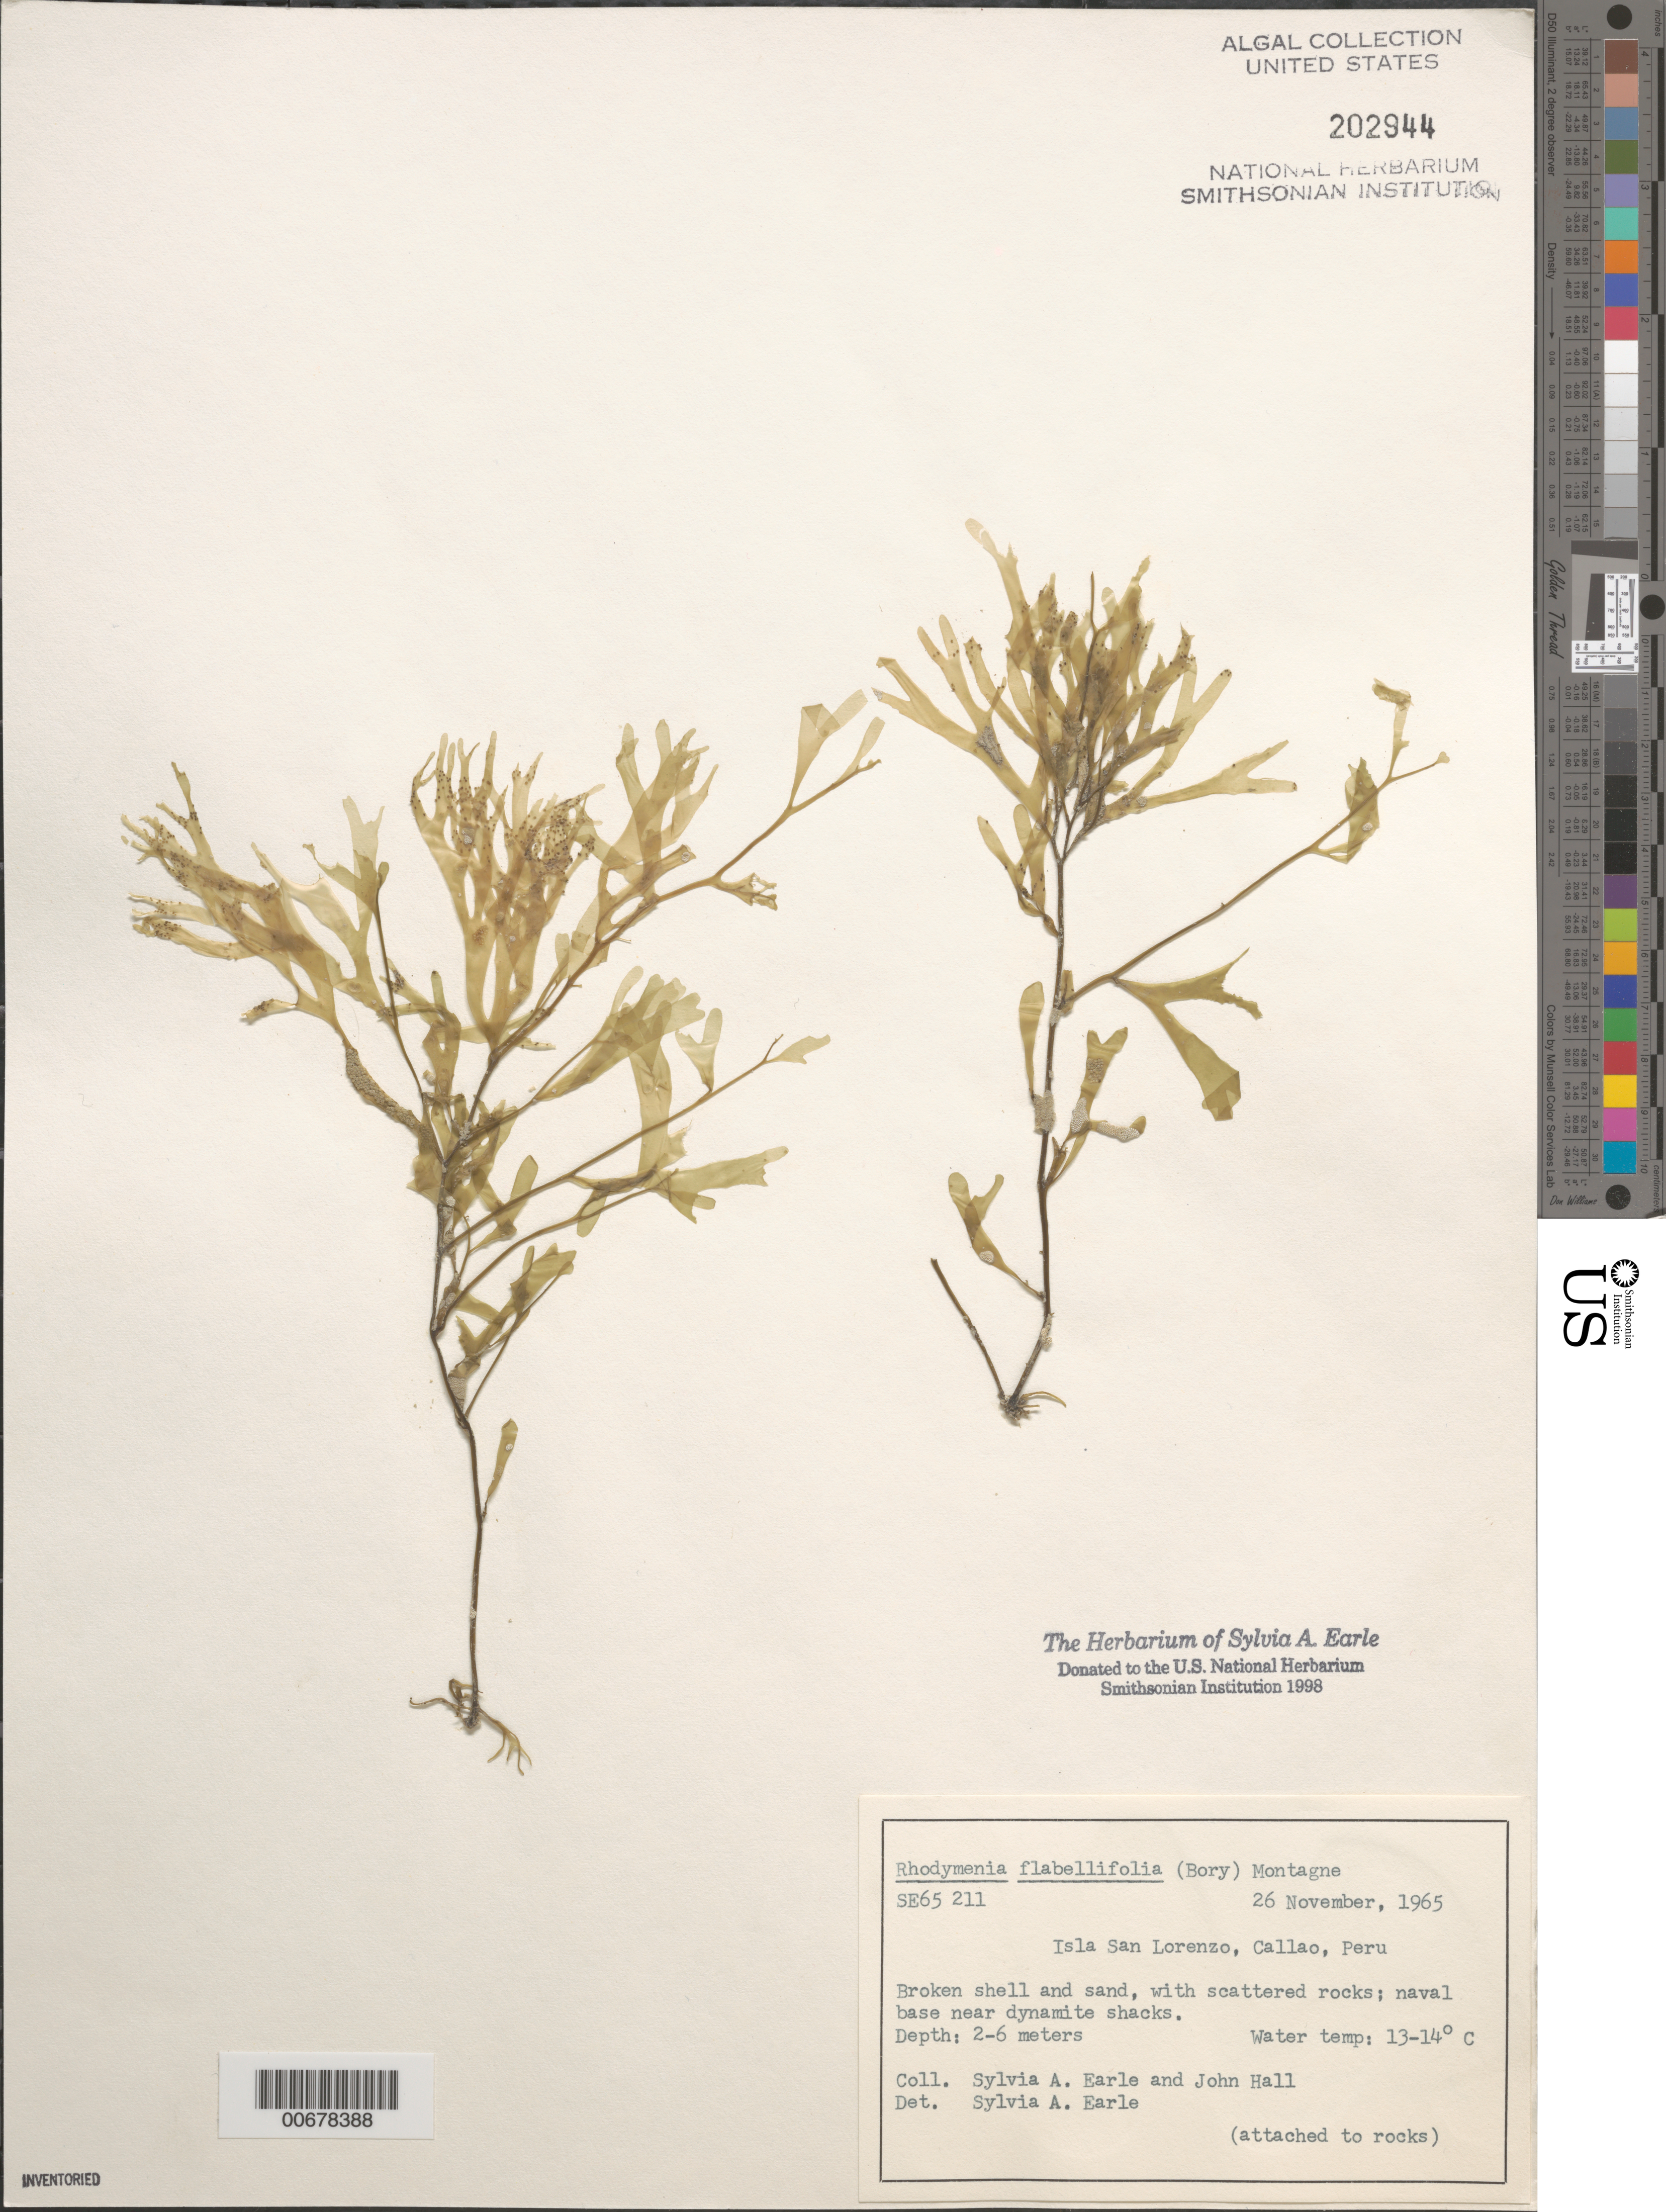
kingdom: Plantae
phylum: Rhodophyta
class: Florideophyceae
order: Rhodymeniales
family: Rhodymeniaceae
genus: Rhodymenia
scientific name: Rhodymenia flabellifolia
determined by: Earle, S. A.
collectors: S. A. Earle & J. Hall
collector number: SE 65211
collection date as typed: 26 Nov 1965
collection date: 1965-11-26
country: Peru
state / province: Callao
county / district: Callao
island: Isla San Lorenzo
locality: Callao, naval base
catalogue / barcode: US 202944